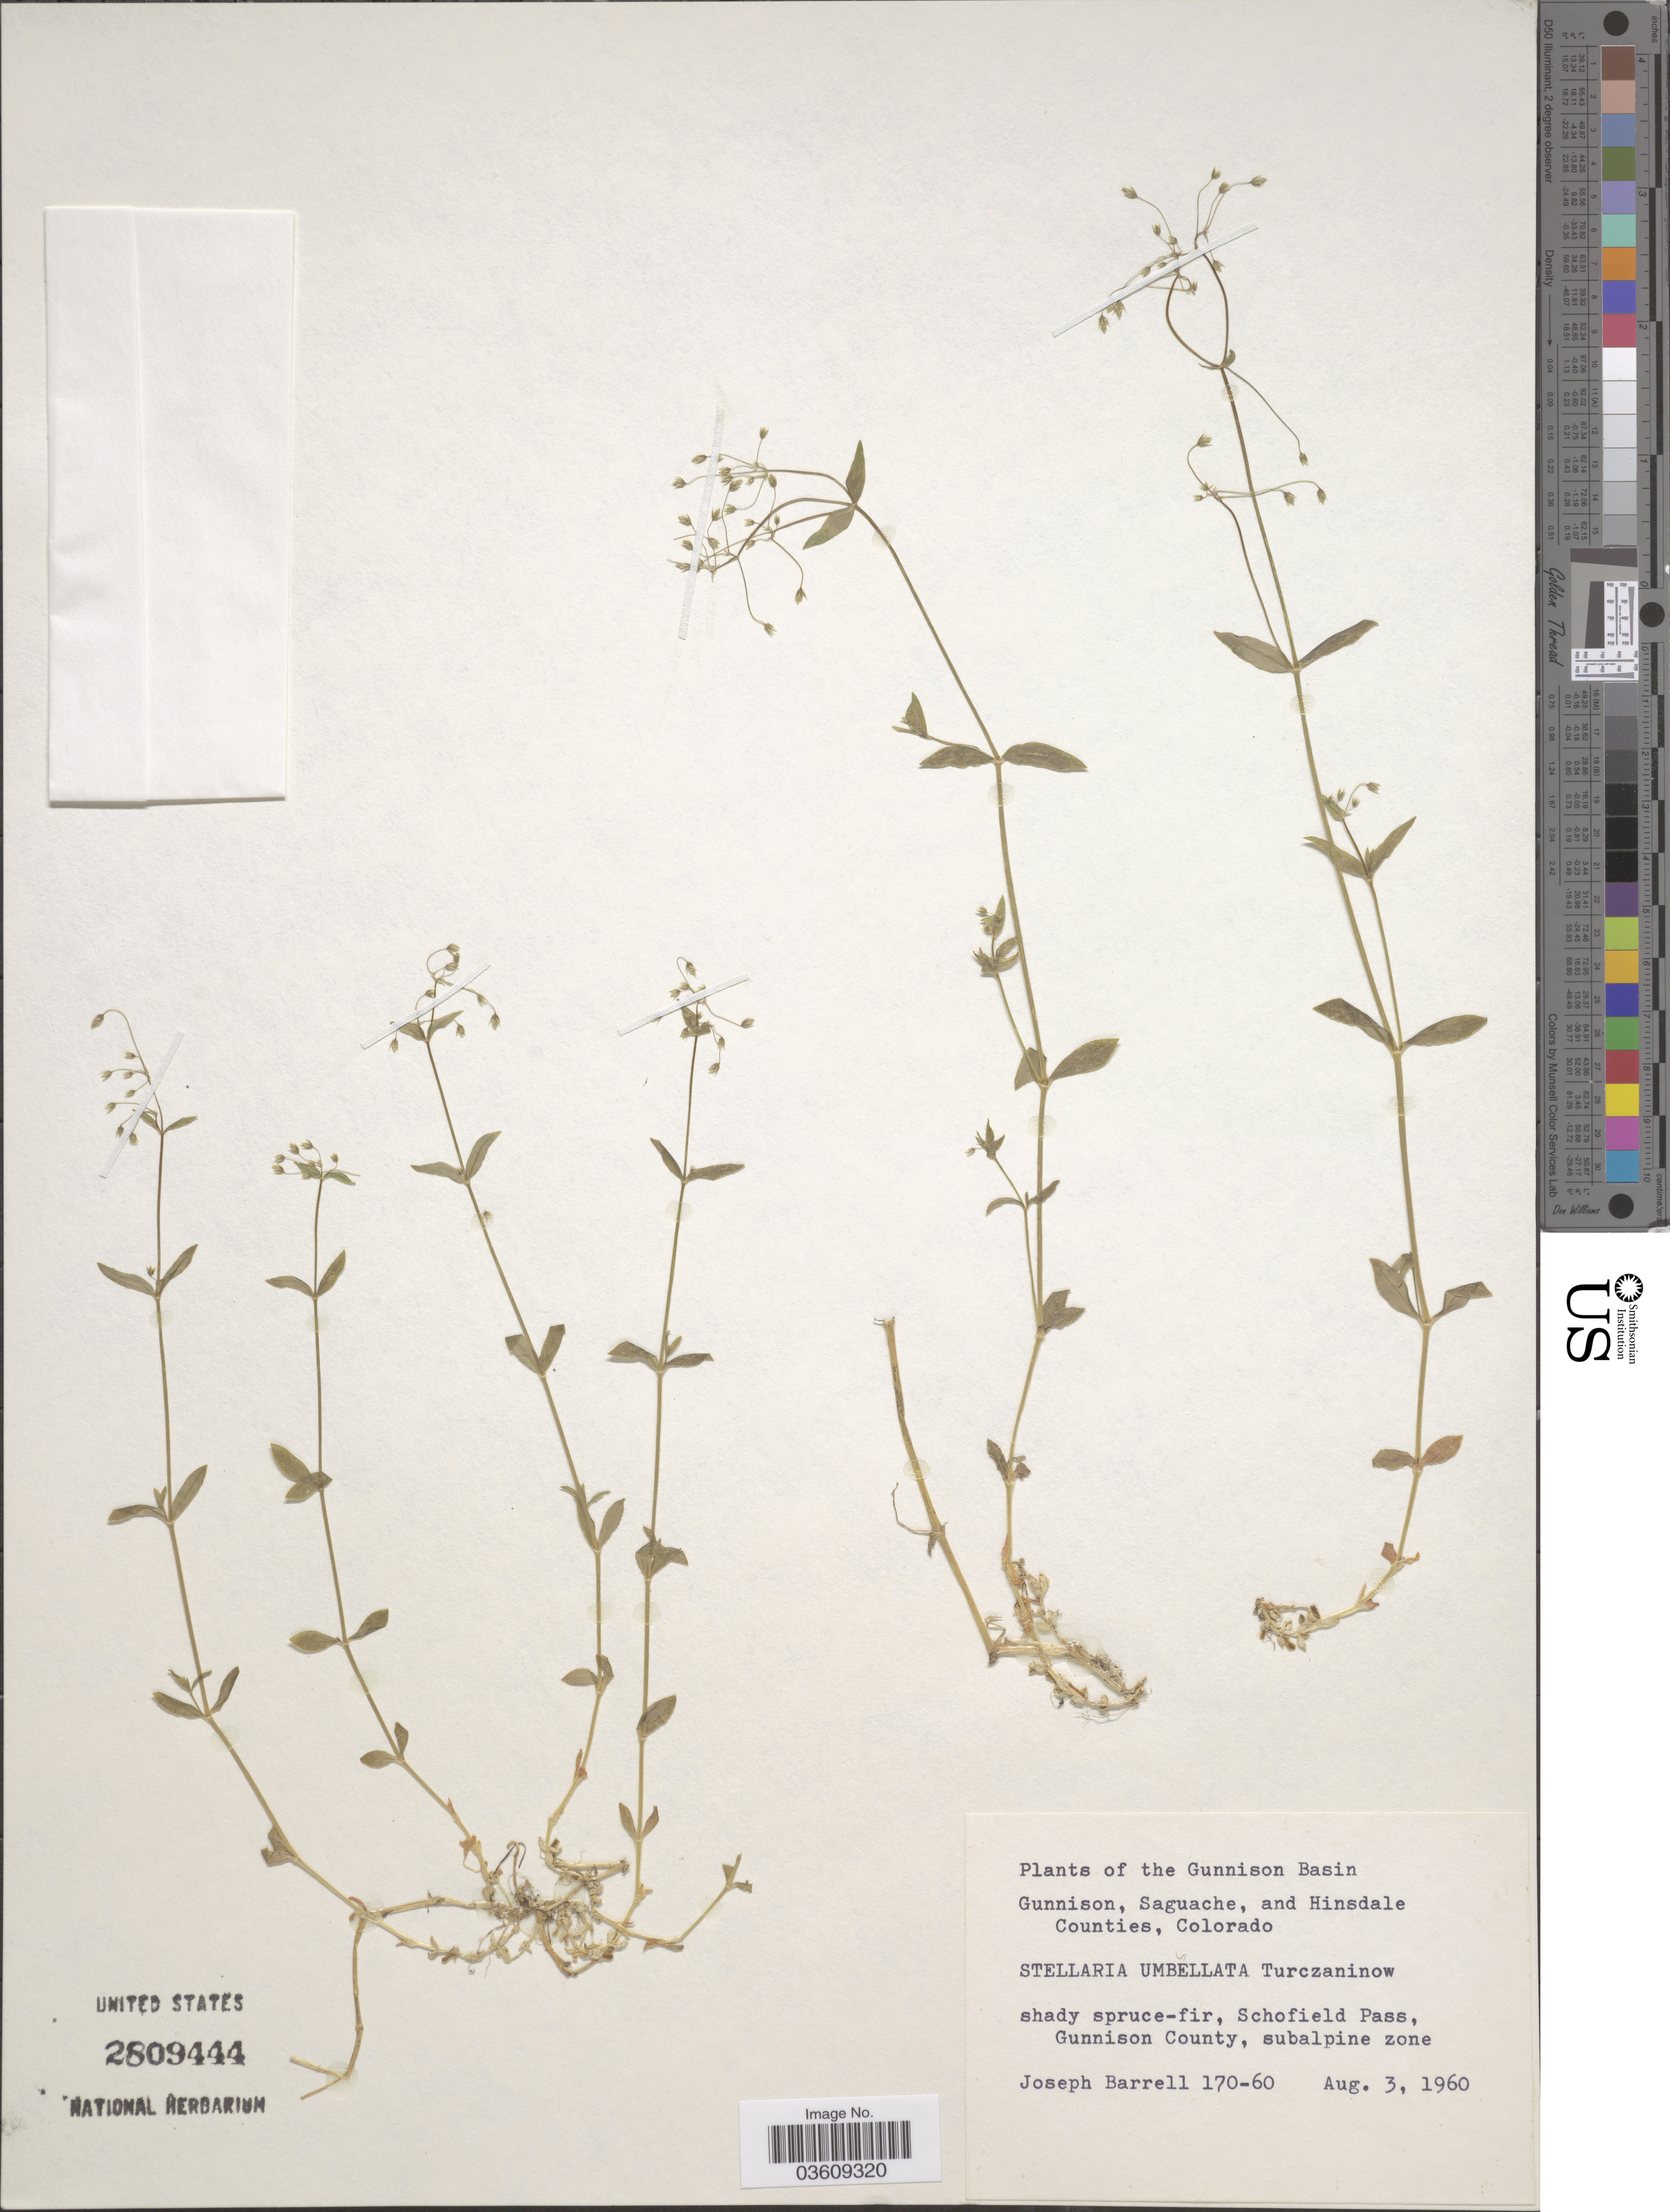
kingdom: Plantae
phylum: Tracheophyta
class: Magnoliopsida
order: Caryophyllales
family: Caryophyllaceae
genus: Stellaria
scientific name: Stellaria umbellata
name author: Turcz.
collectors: J. Barrell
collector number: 170-60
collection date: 1960-08-03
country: United States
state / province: Colorado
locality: Gunnison Basin. Schofield Pass, Gunnison County, subalpine zone.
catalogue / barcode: US 2809444